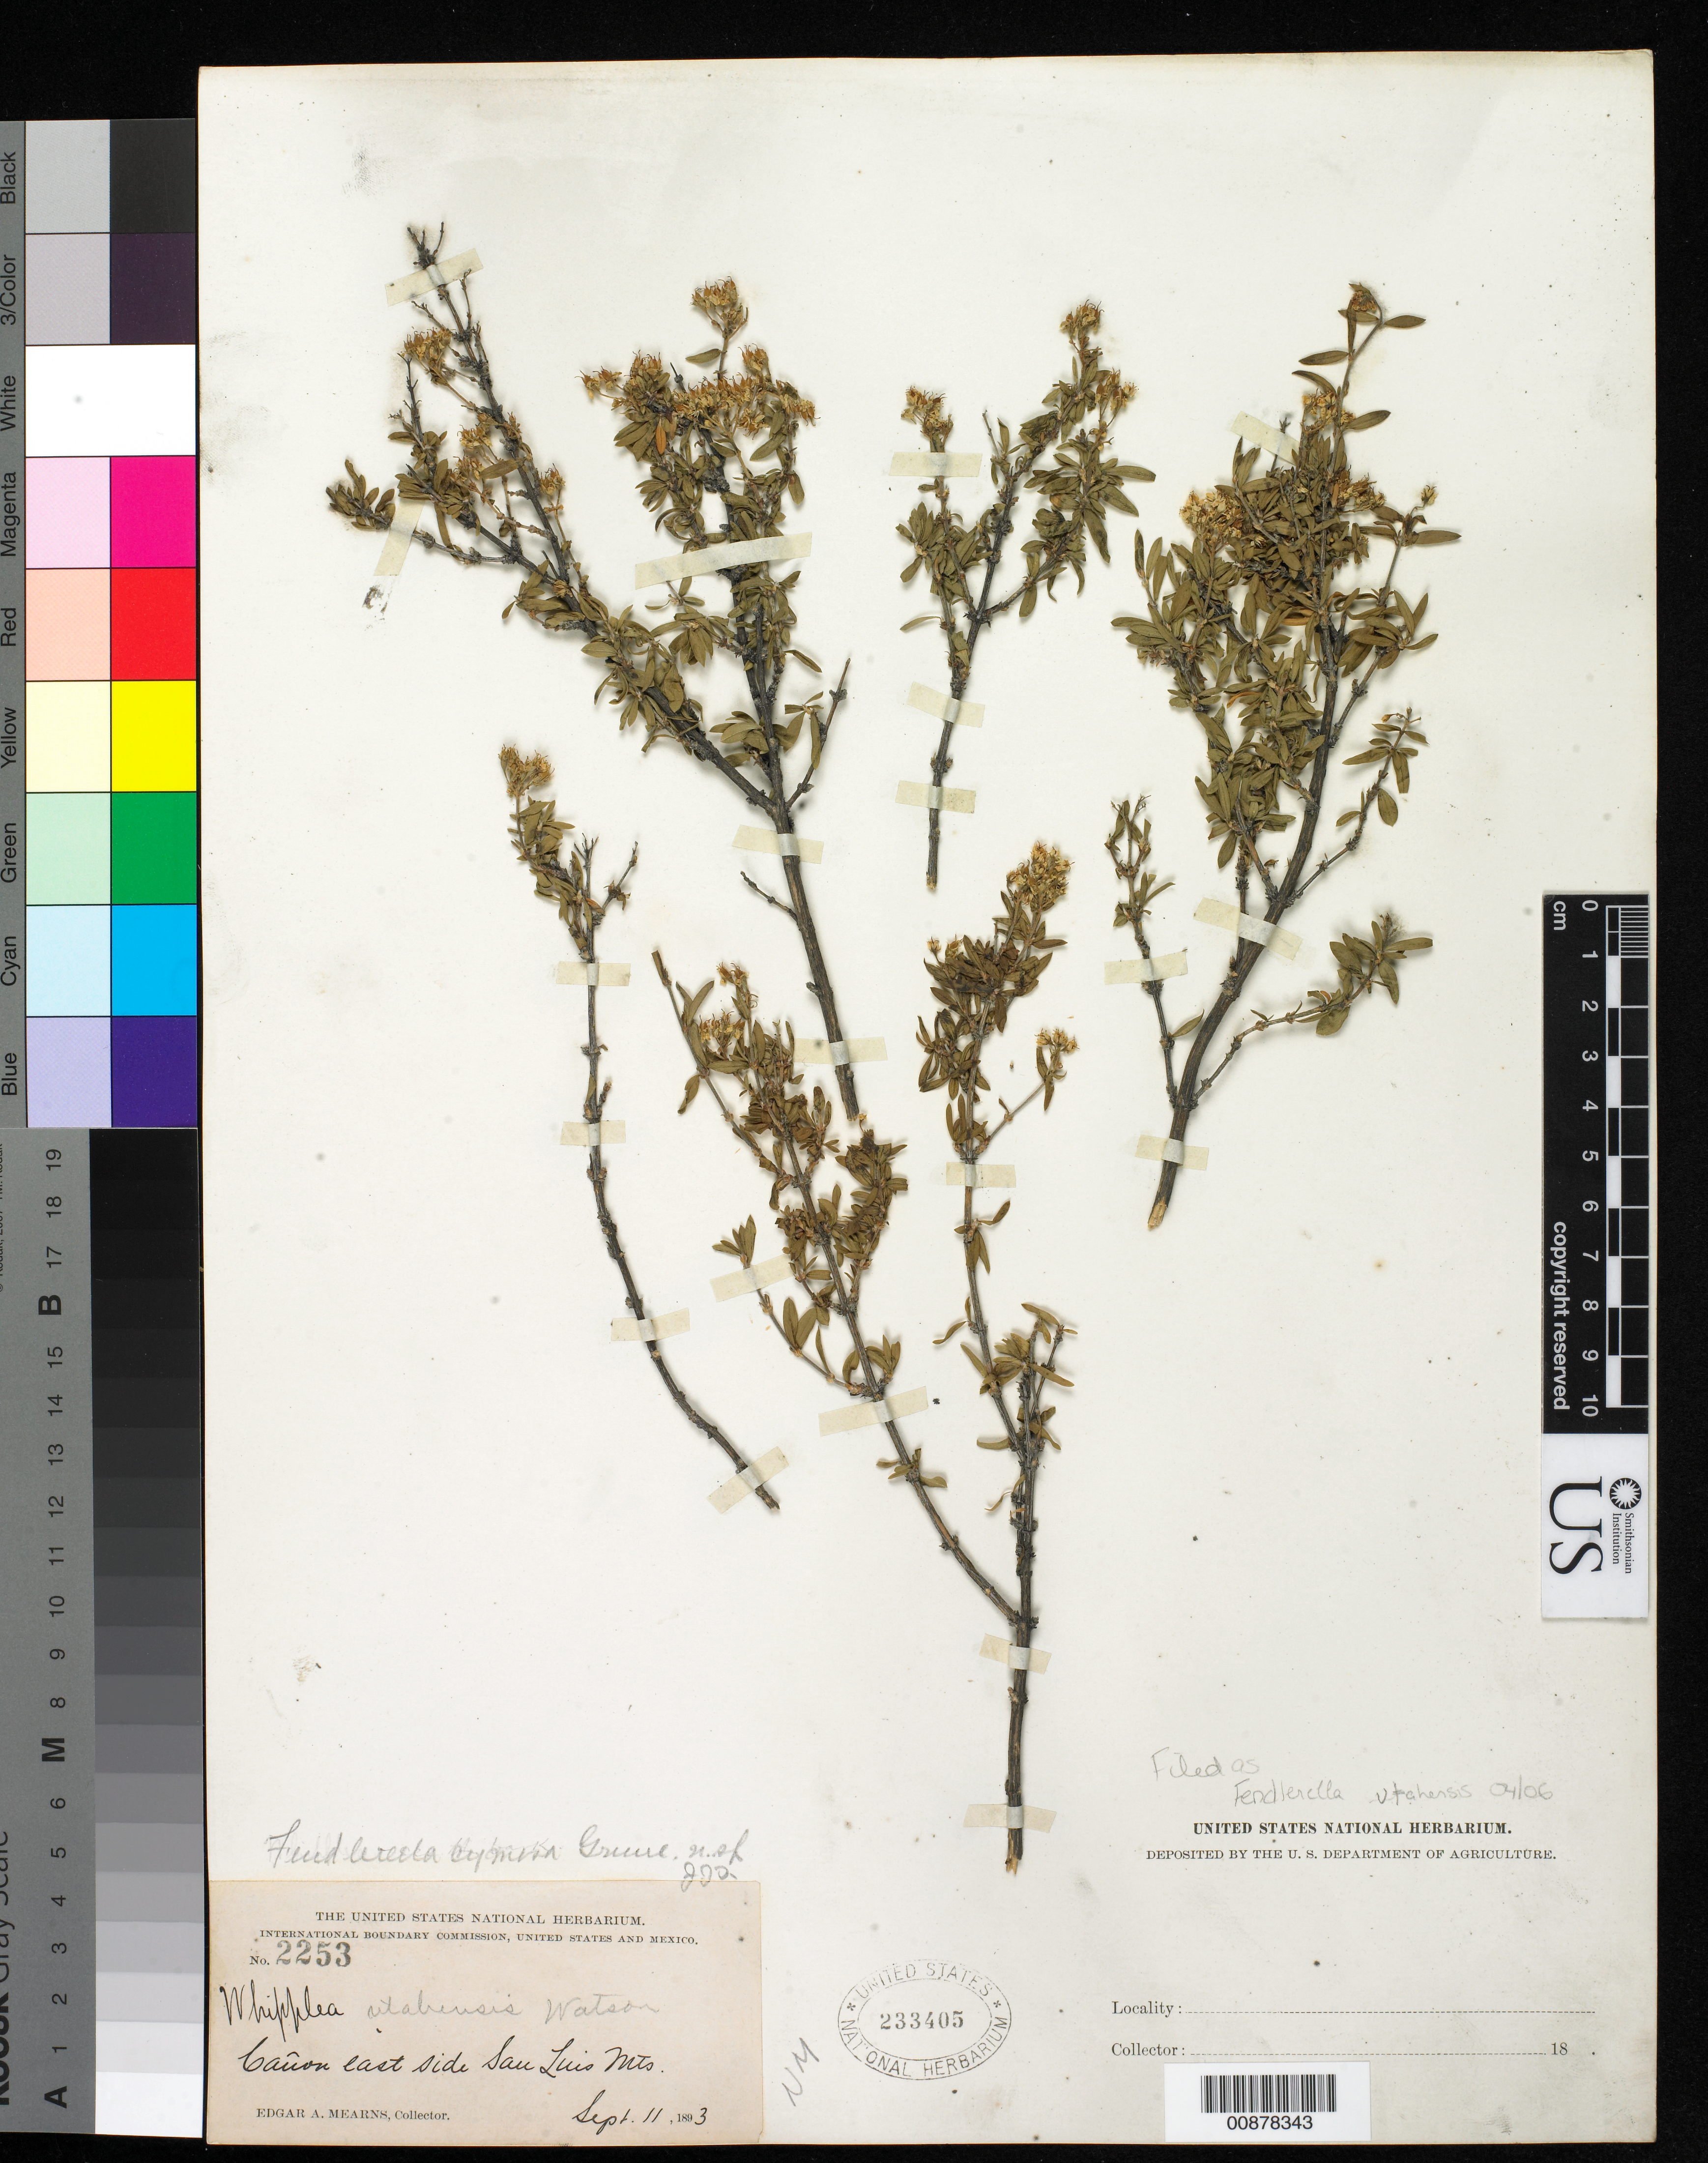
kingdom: Plantae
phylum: Tracheophyta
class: Magnoliopsida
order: Cornales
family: Hydrangeaceae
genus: Fendlerella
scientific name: Fendlerella utahensis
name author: (S. Watson) A. Heller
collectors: E. A. Mearns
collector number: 2253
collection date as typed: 11 Sep 1893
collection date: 1893-09-11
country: United States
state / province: New Mexico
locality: Cañon east side San Luis Mts., New Mexico.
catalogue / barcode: US 233405